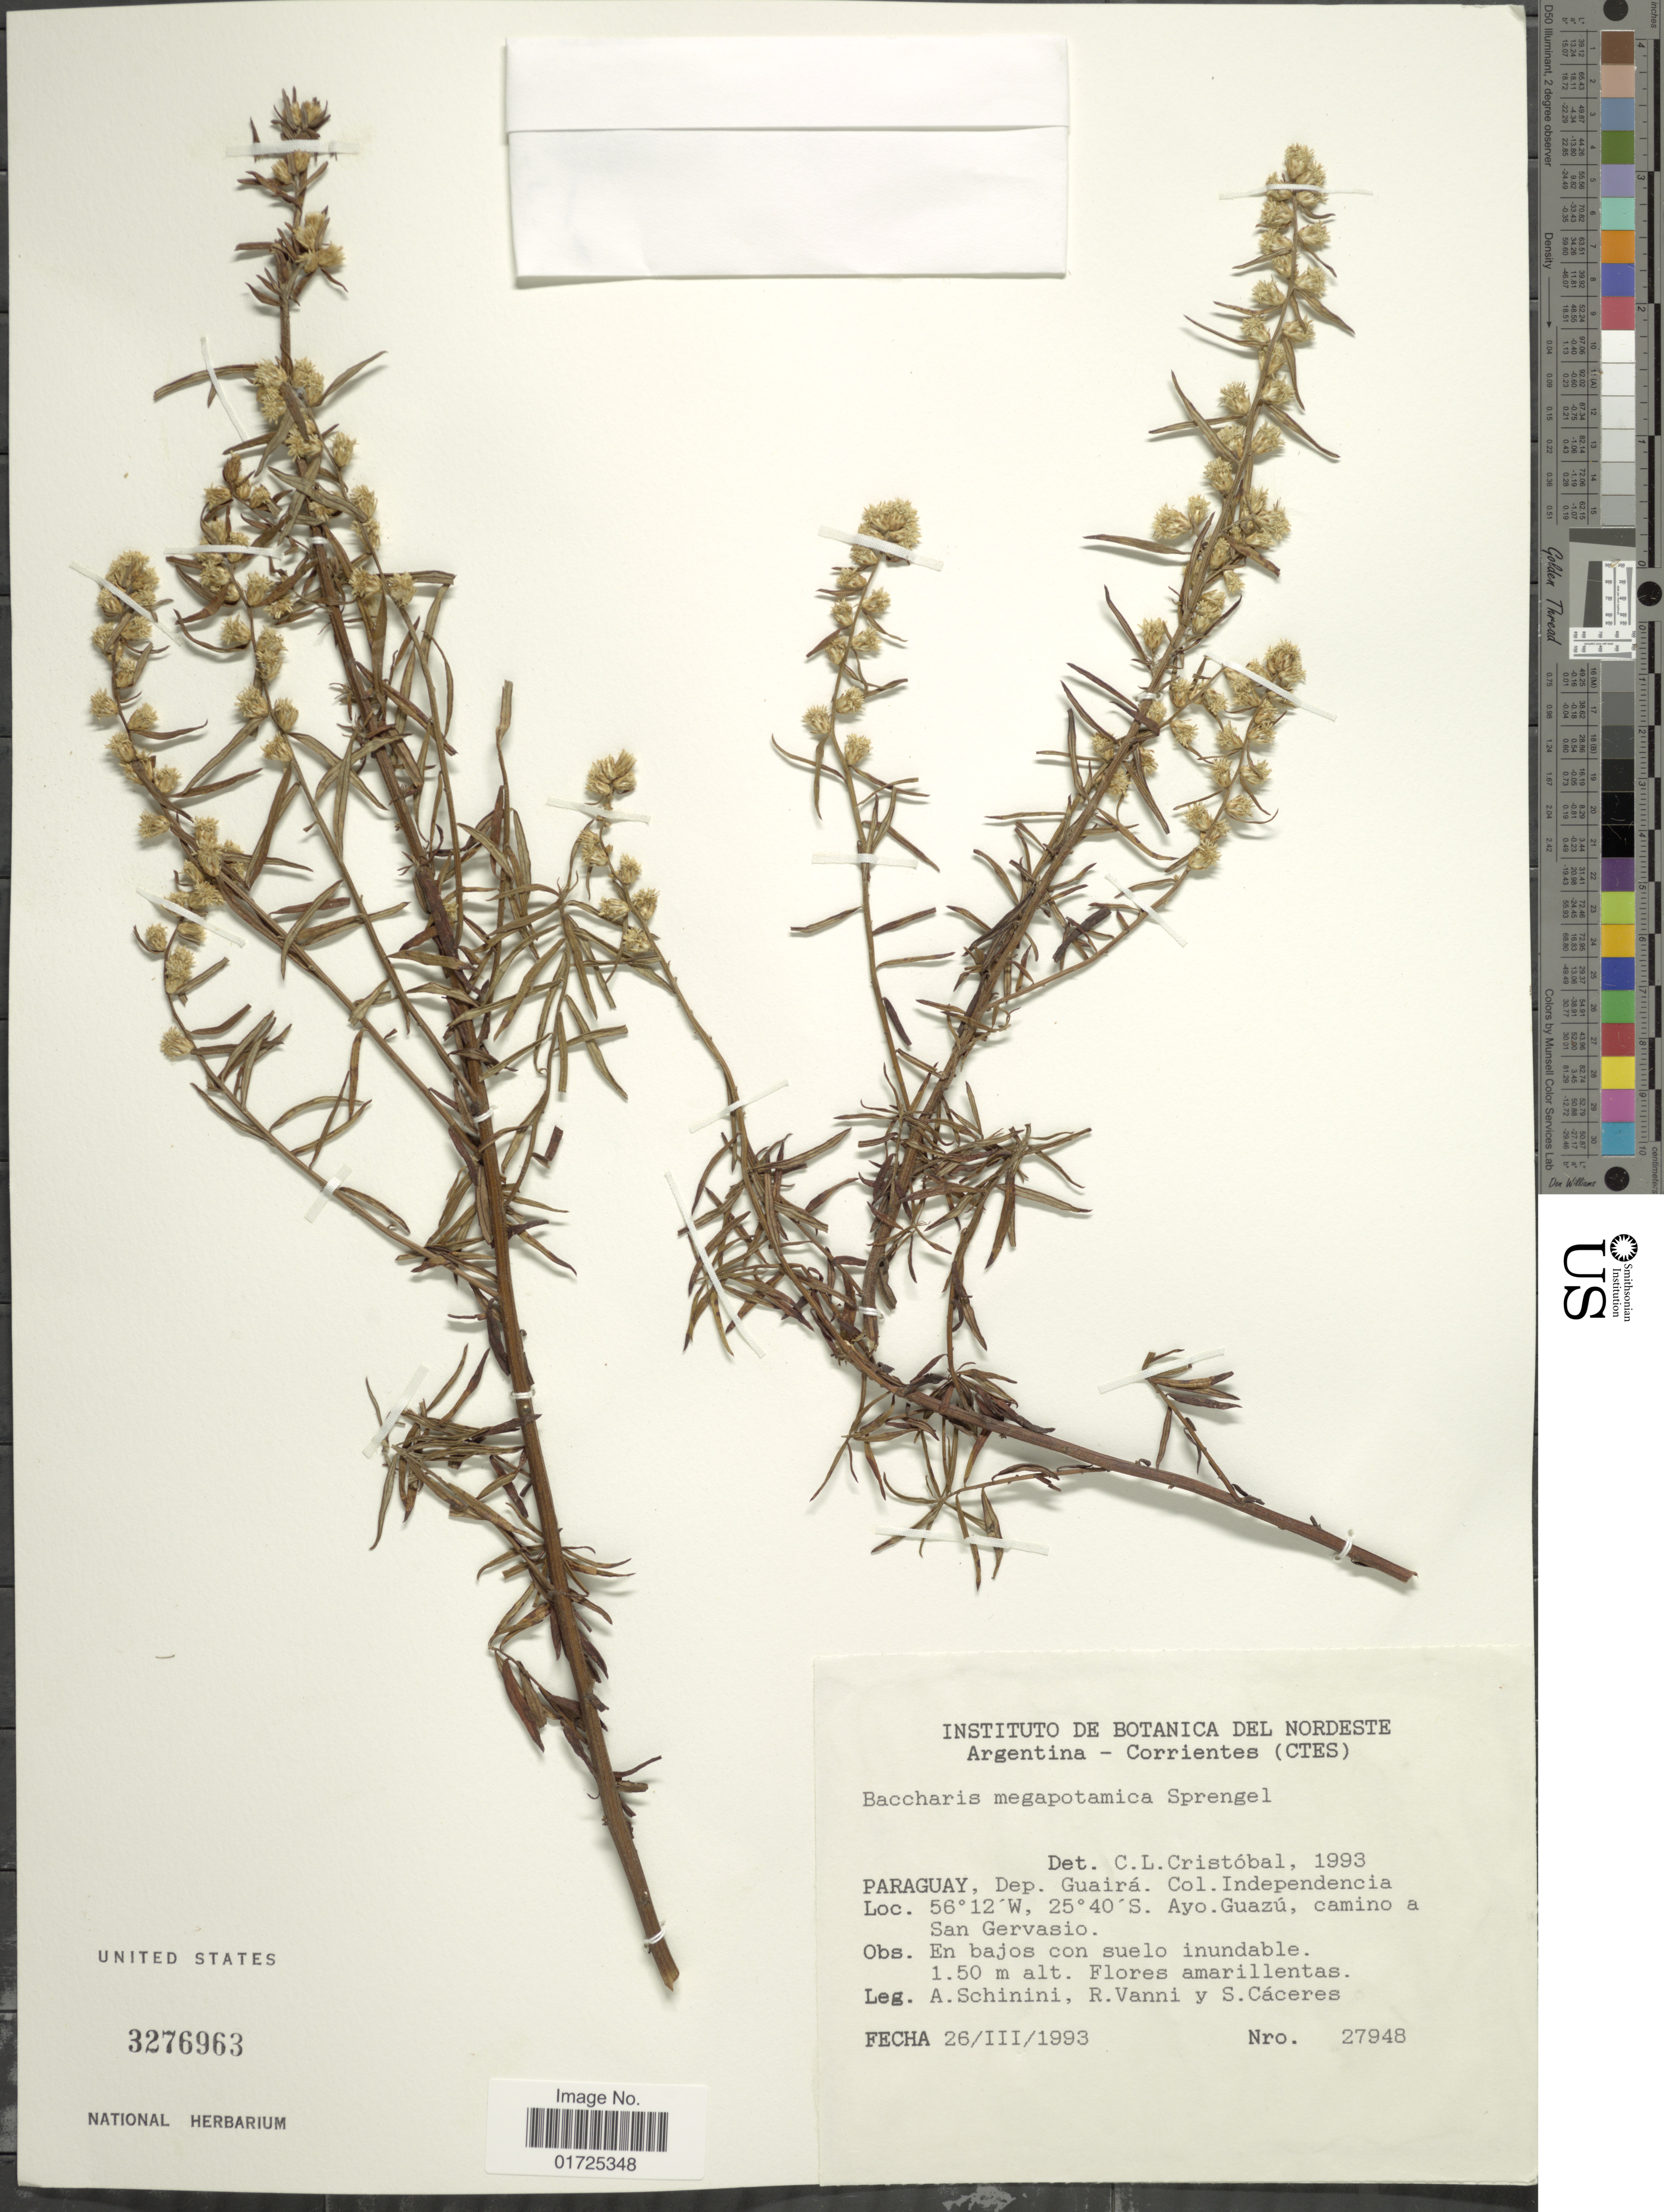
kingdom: Plantae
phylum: Tracheophyta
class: Magnoliopsida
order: Asterales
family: Asteraceae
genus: Baccharis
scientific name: Baccharis megapotamica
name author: Spreng.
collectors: A. Schinini, R. Vanni & S. Cáceres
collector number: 27948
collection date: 1993-03-26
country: Paraguay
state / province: Guaira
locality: Paraguay. Dep. Guairá. Col. Independencia. Ayo. Guazú, camino a San Gervasio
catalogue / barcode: US 3276963